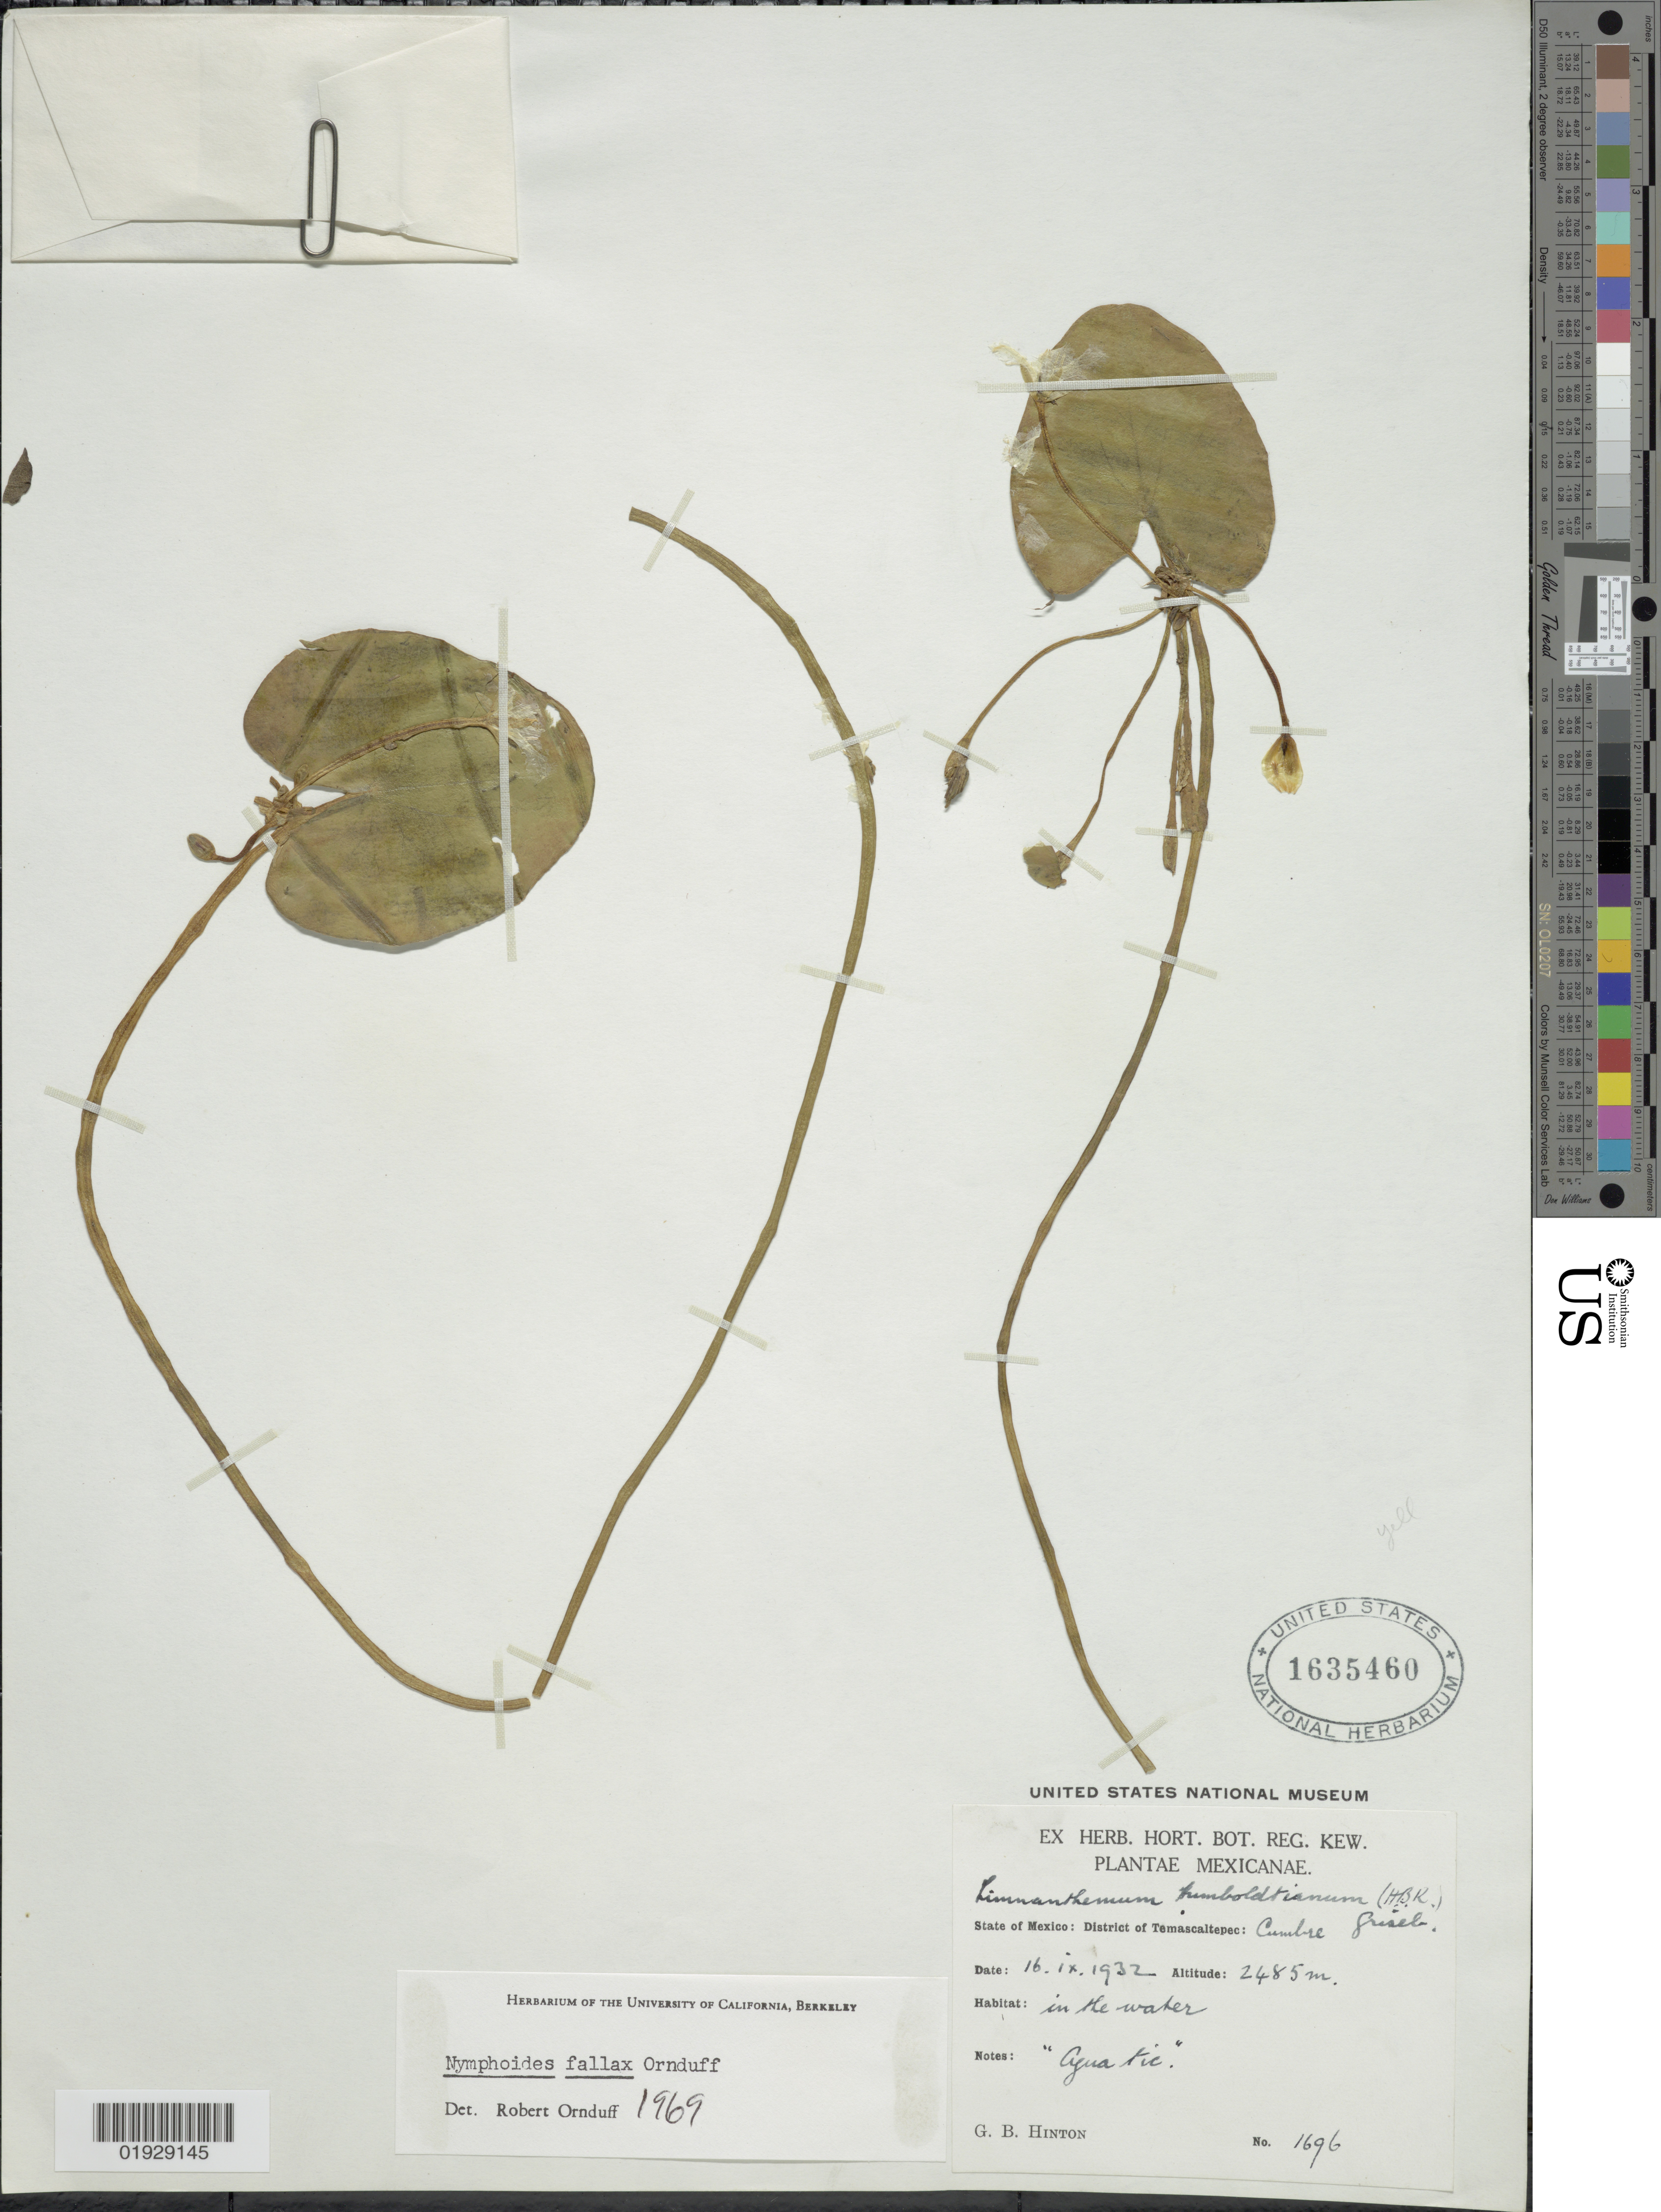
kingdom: Plantae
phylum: Tracheophyta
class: Magnoliopsida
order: Asterales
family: Menyanthaceae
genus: Nymphoides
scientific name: Nymphoides fallax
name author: Ornduff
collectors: G. B. Hinton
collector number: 1696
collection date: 1932-09-16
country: Mexico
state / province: México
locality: District of Temascaltepec: Cumbre.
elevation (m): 2485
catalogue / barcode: US 1635460